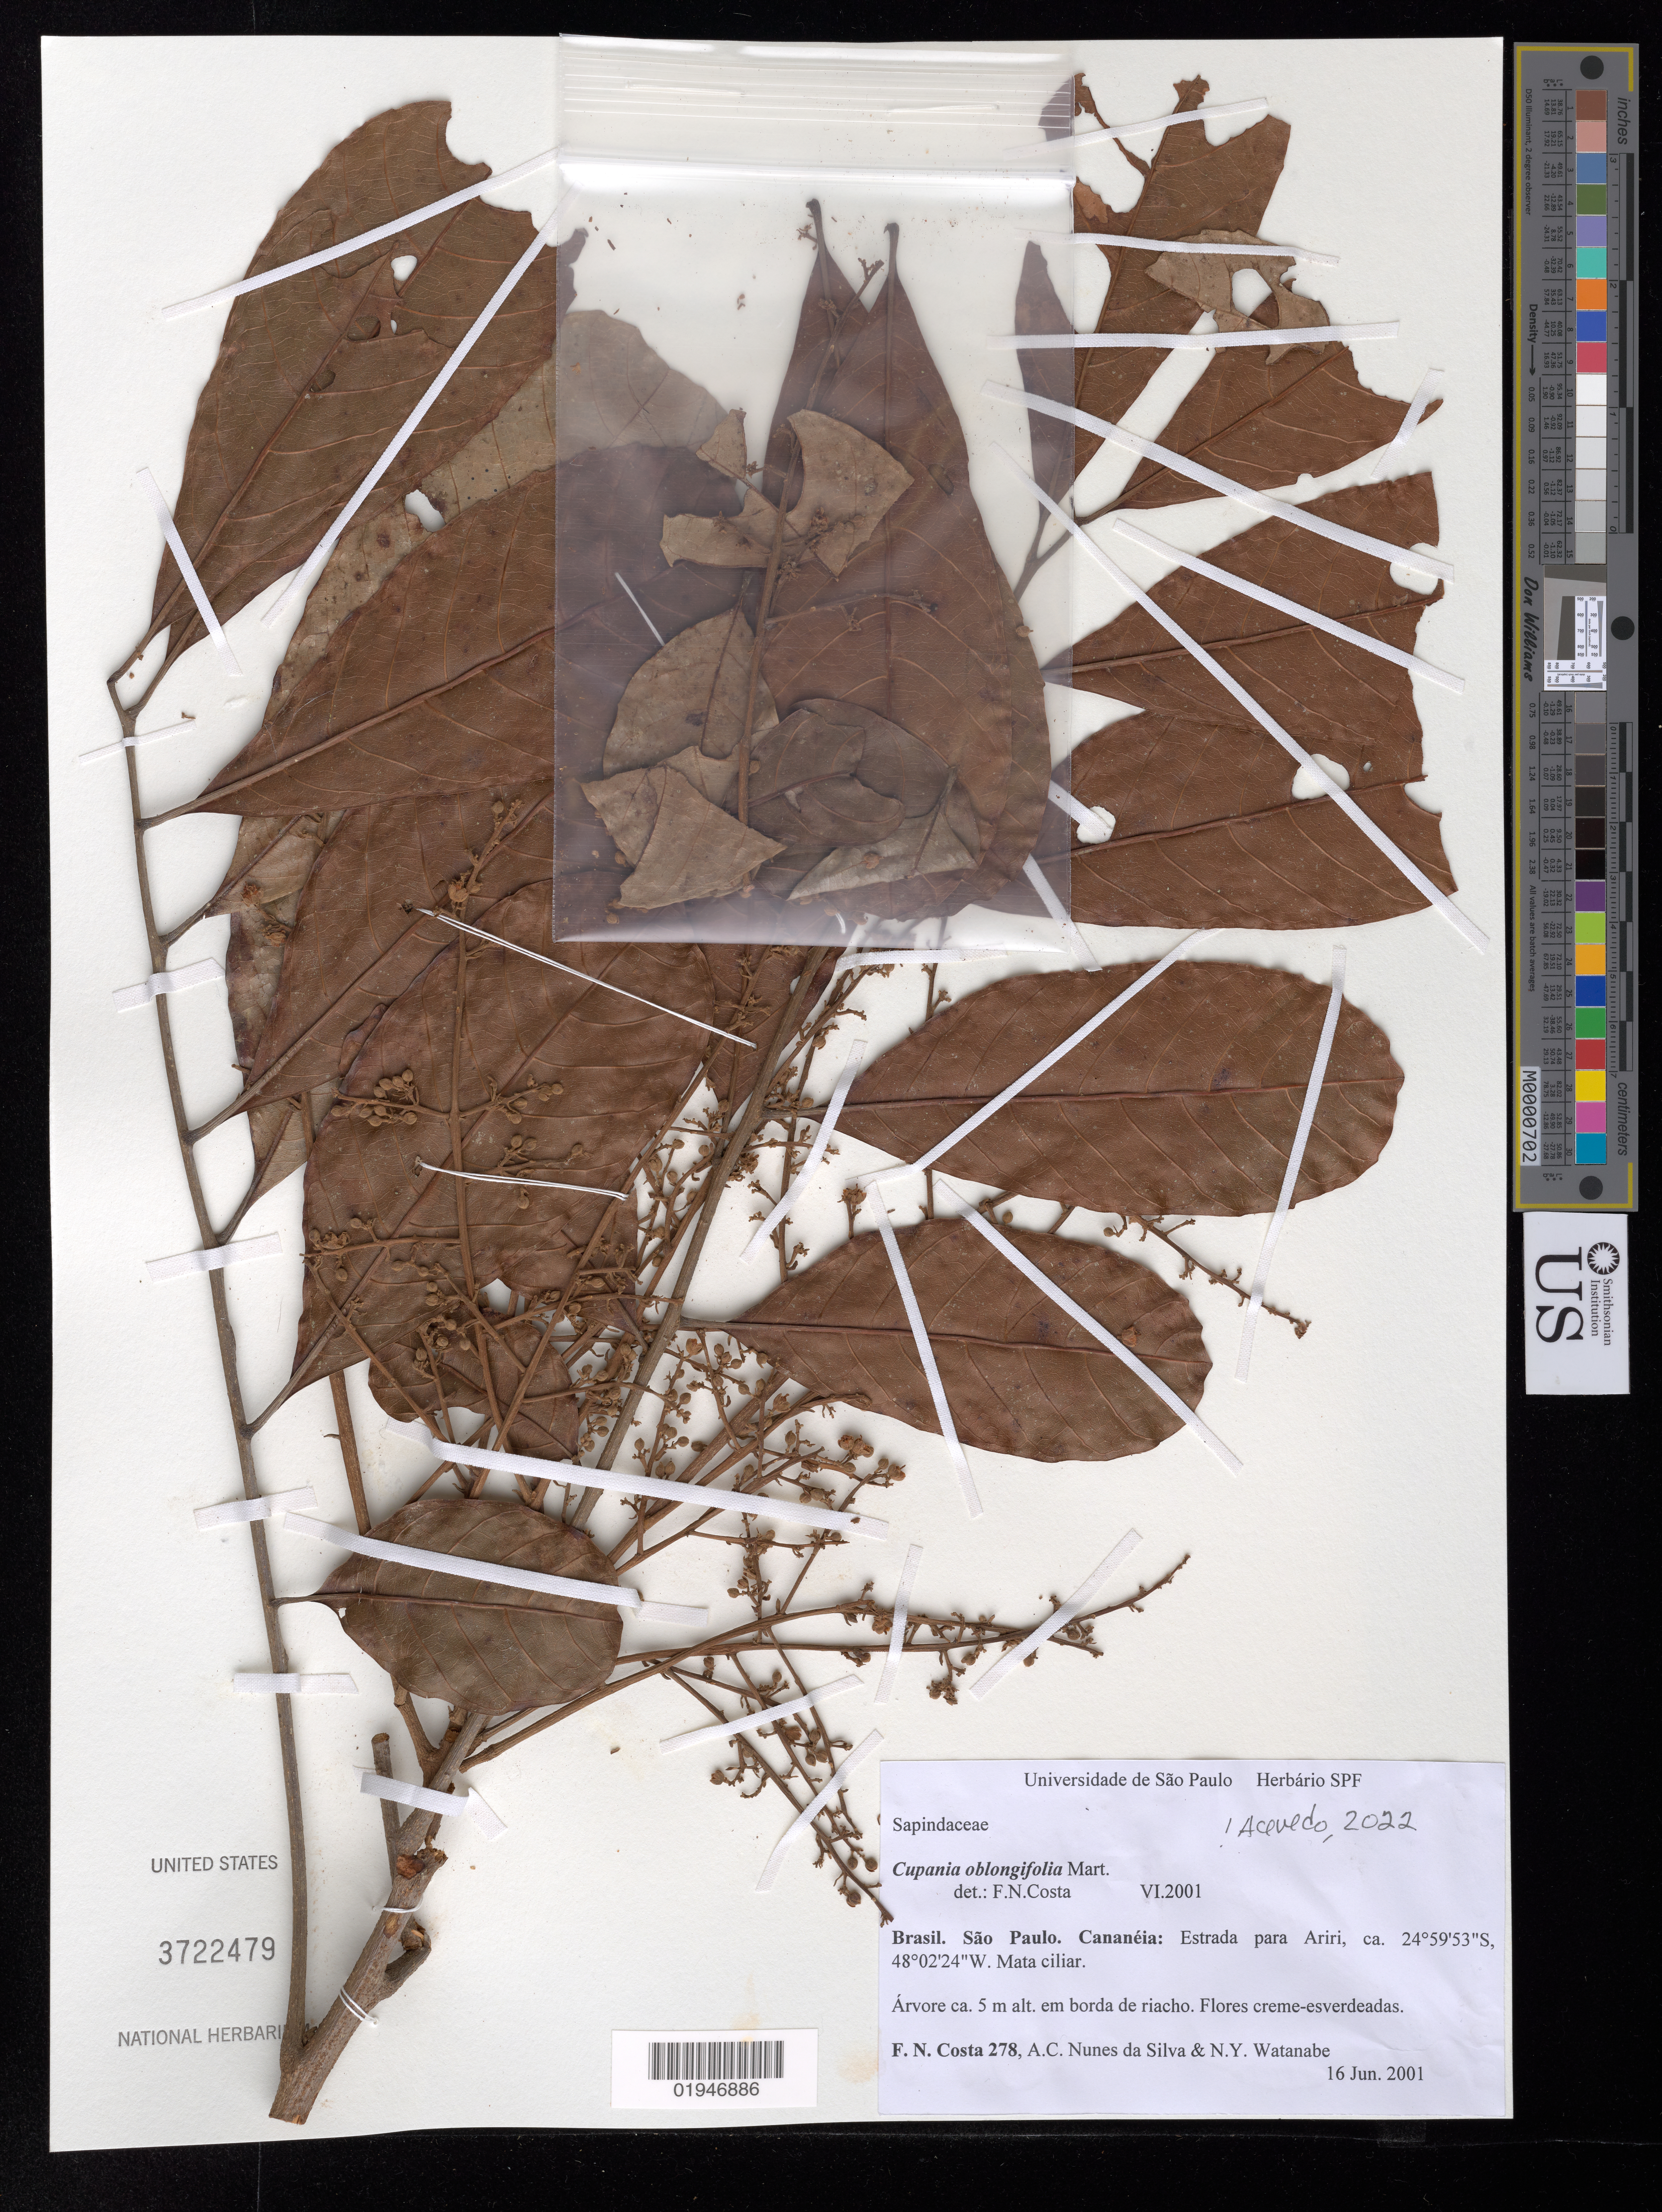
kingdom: Plantae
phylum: Tracheophyta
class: Magnoliopsida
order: Sapindales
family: Sapindaceae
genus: Cupania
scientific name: Cupania oblongifolia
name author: Mart.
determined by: Costa, F. N.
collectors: F. N. Costa, A. Nunes da Silva & N. Watanabe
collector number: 278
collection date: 2001-06-16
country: Brazil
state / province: São Paulo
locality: Cananéia. Estrada para Ariri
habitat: Em borda de riacho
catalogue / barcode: US 3722479